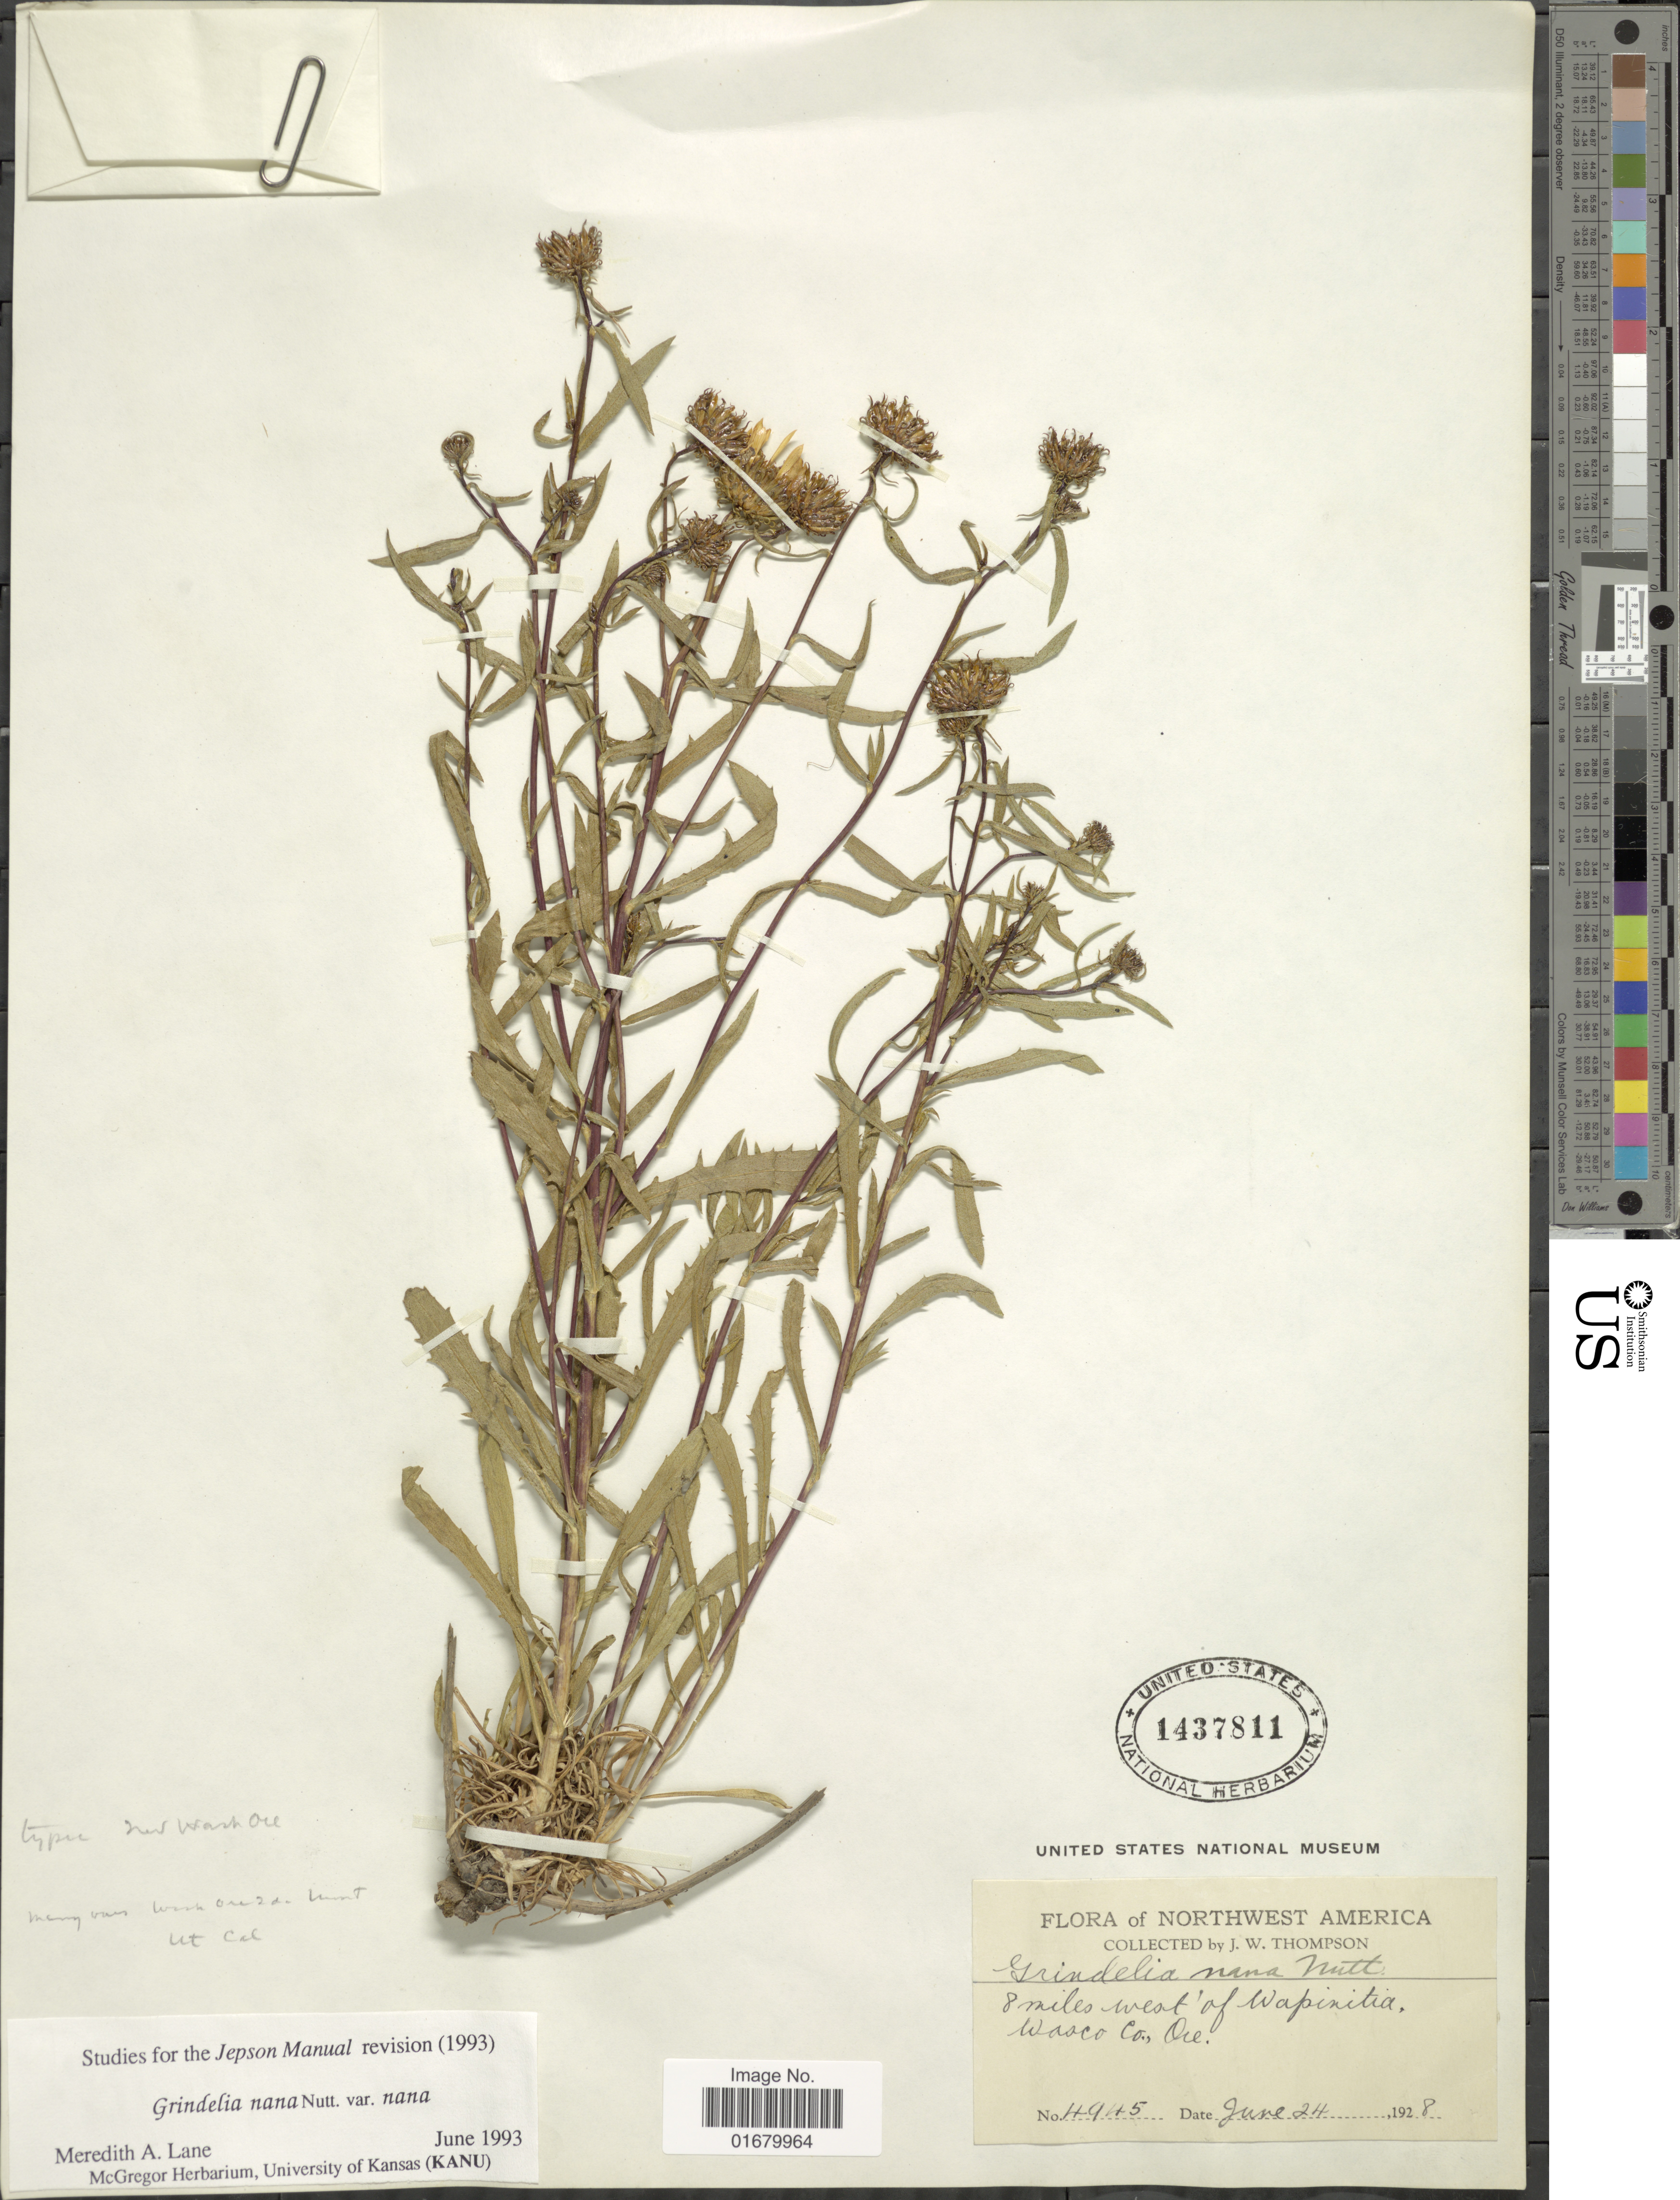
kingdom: Plantae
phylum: Tracheophyta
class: Magnoliopsida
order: Asterales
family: Asteraceae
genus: Grindelia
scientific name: Grindelia nana var. nana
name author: Nutt.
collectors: J. W. Thompson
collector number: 4945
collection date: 1928-06-24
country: United States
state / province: Oregon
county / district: Wasco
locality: Northwest America, 8 miles west of Wapinitia, Wasco Co.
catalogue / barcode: US 1437811